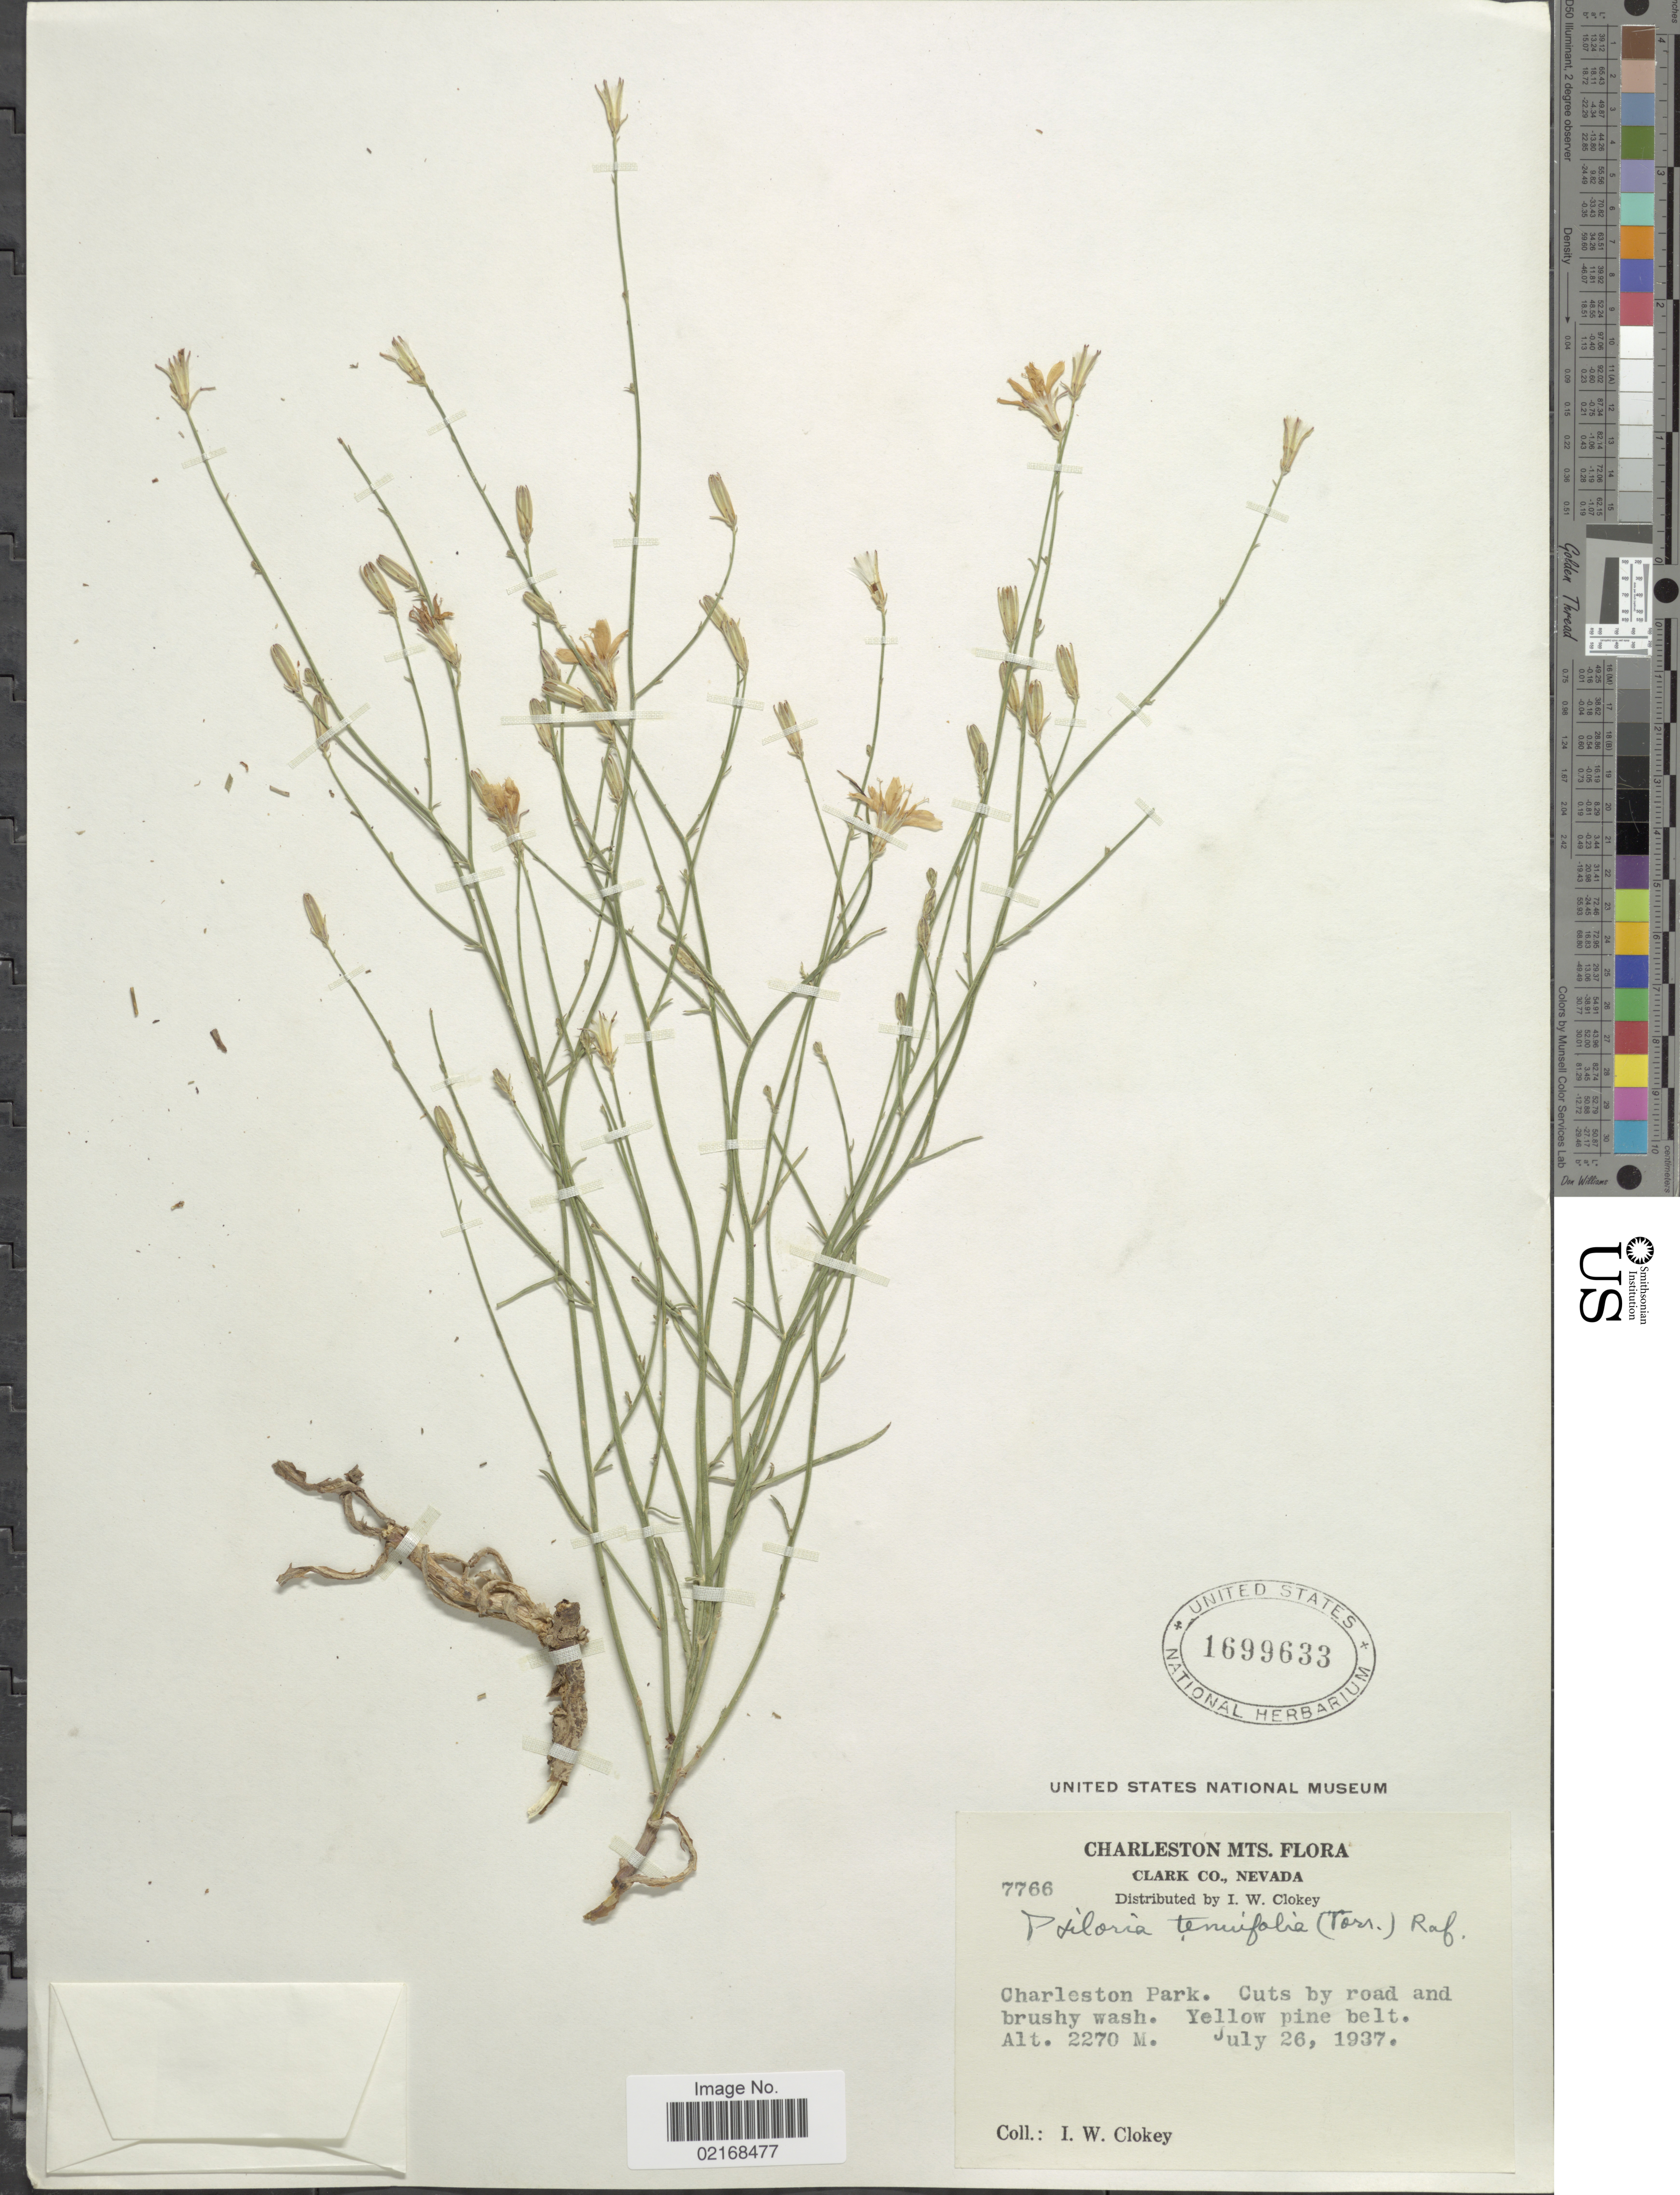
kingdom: Plantae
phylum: Tracheophyta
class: Magnoliopsida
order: Asterales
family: Asteraceae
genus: Stephanomeria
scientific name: Stephanomeria tenuifolia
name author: (Torr.) H.M. Hall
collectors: I. W. Clokey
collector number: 7766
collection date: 1937-07-26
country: United States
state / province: Nevada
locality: Charleston Mts., Clark Co., Nevada, Charleston Park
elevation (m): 2270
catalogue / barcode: US 1699633